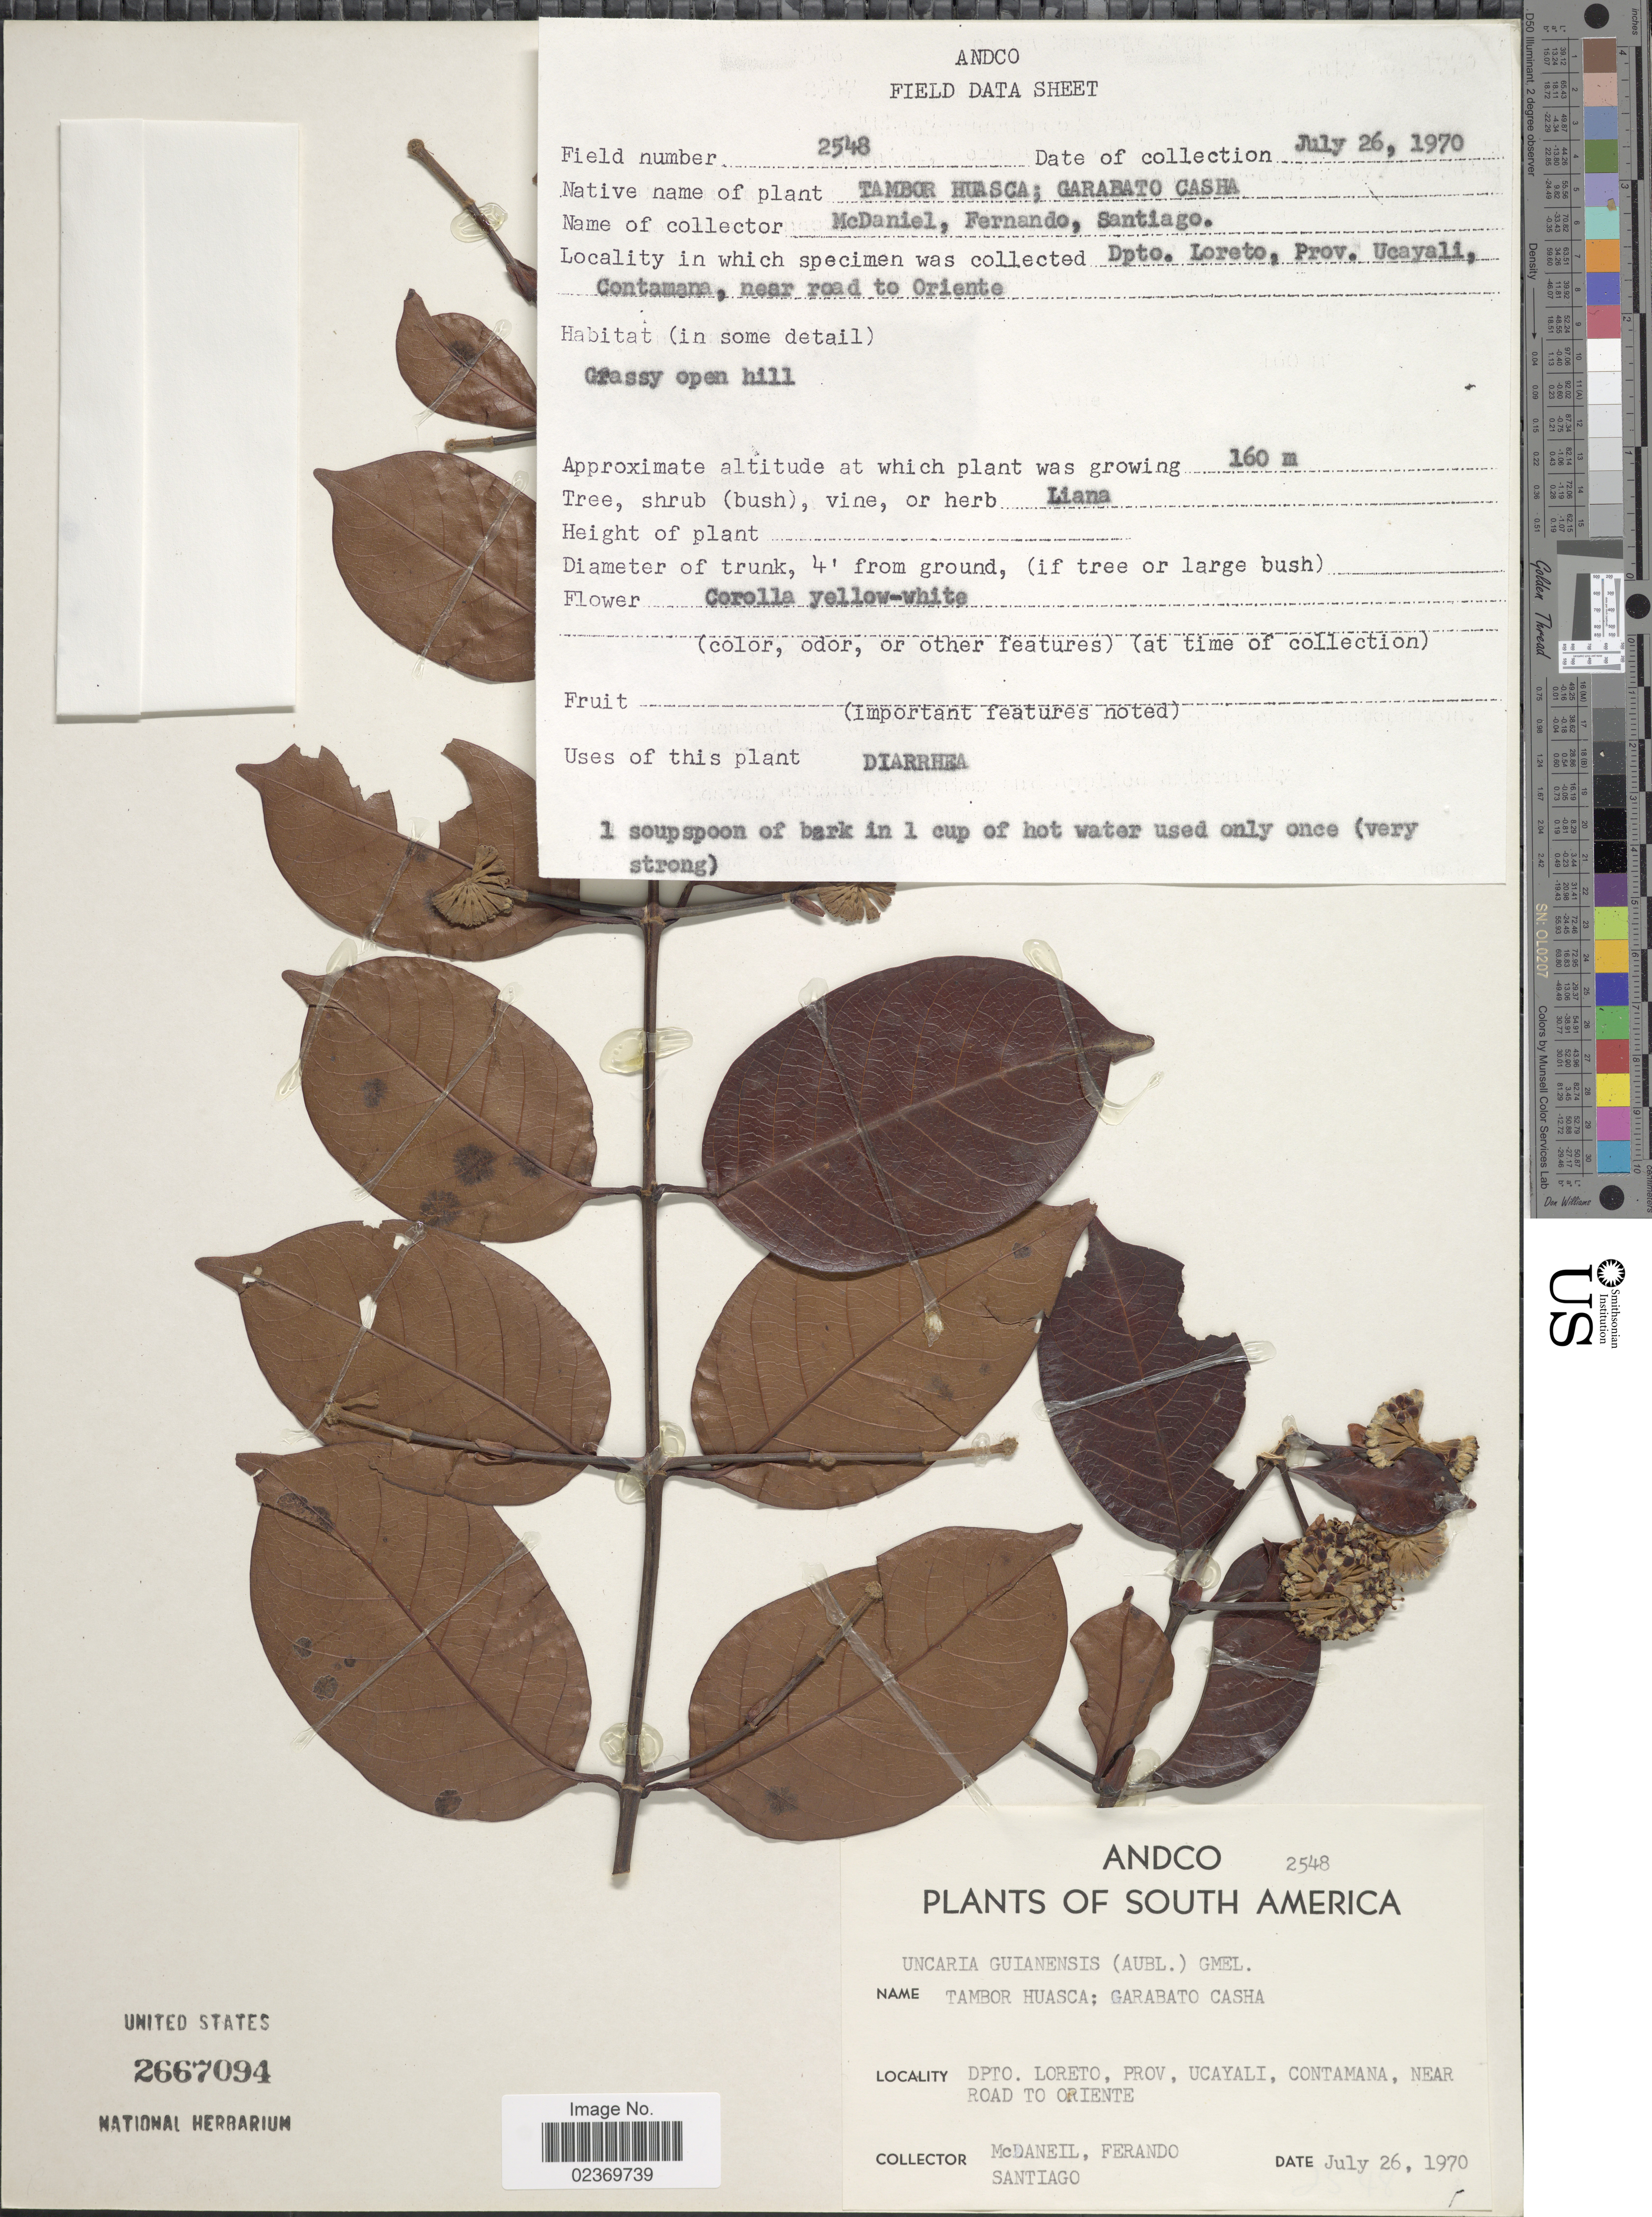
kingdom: Plantae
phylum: Tracheophyta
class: Magnoliopsida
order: Gentianales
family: Rubiaceae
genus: Uncaria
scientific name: Uncaria guianensis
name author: (Aubl.) J.F. Gmel.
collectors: -- McDaniel, -- Fernando & -. Santiago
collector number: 2548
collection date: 1970-01-26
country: Peru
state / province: Loreto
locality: Prov. Ucayali, Contamana, Near road to Oriente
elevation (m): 160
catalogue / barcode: US 2667094